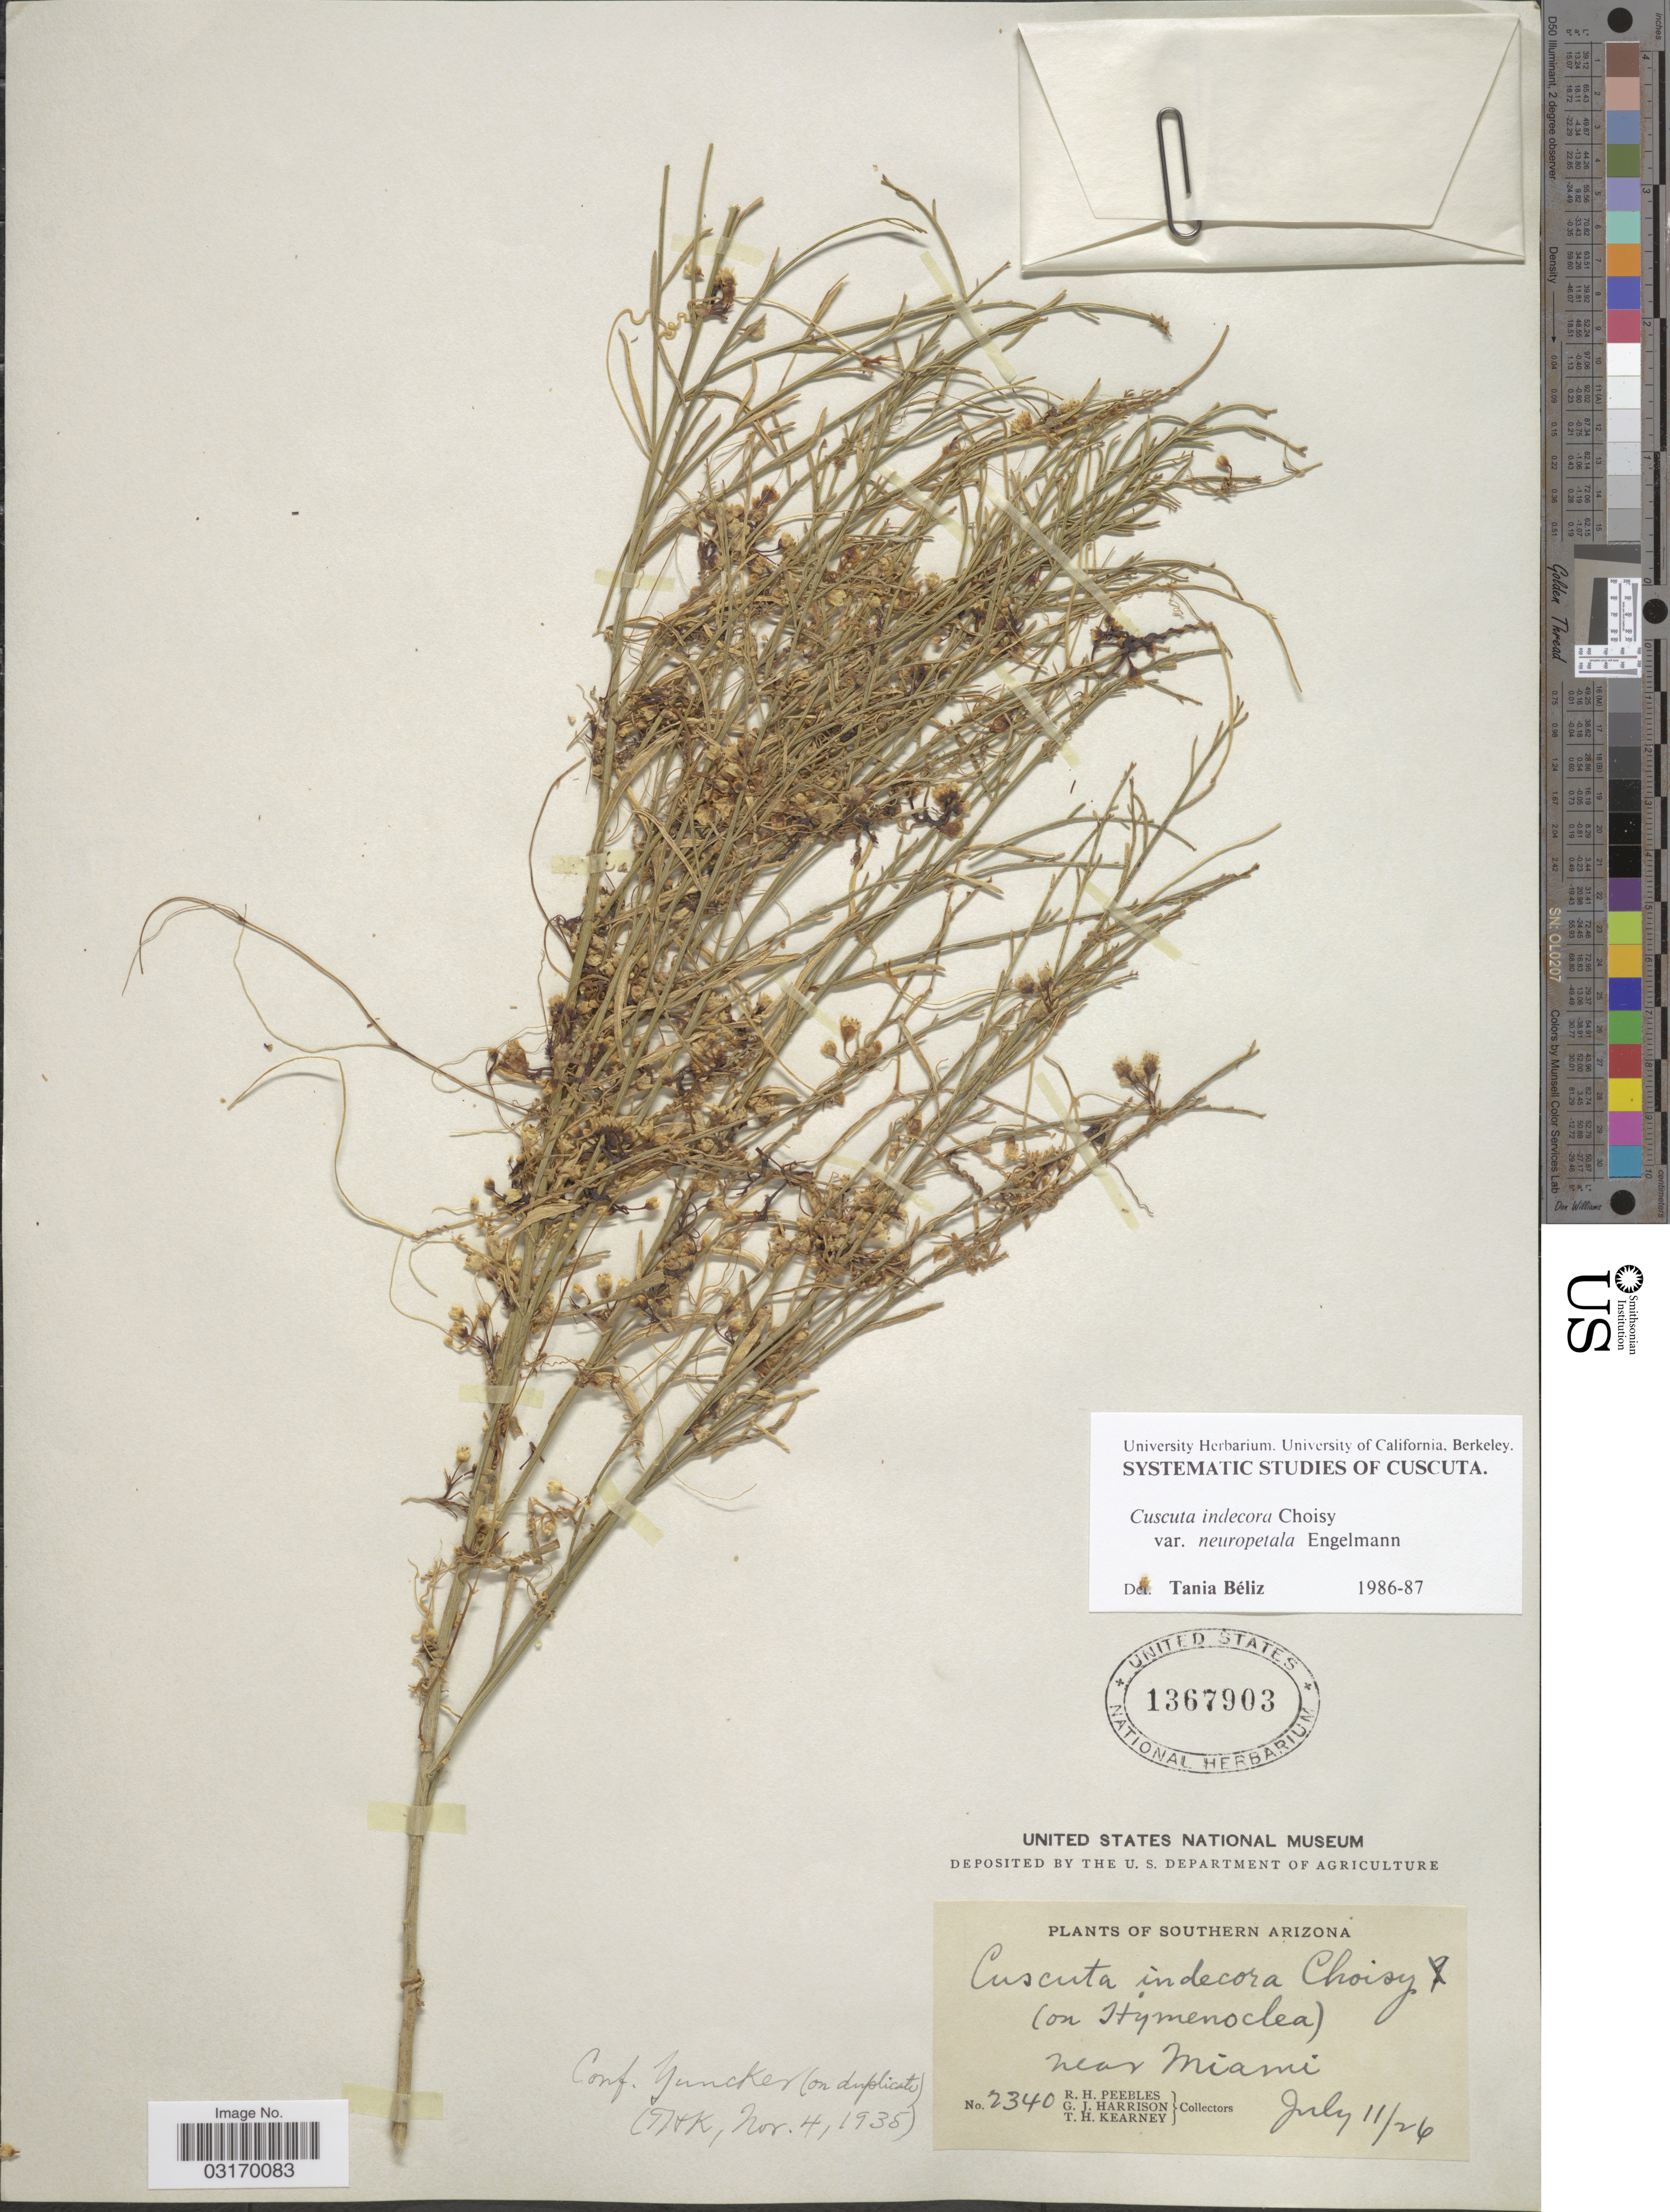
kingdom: Plantae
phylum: Tracheophyta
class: Magnoliopsida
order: Solanales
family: Convolvulaceae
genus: Cuscuta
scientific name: Cuscuta indecora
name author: Choisy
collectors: R. H. Peebles, G. J. Harrison & T. H. Kearney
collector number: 2340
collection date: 1926-07-11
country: United States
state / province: Arizona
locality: Southern Arizona. Near Miami.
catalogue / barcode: US 1367903